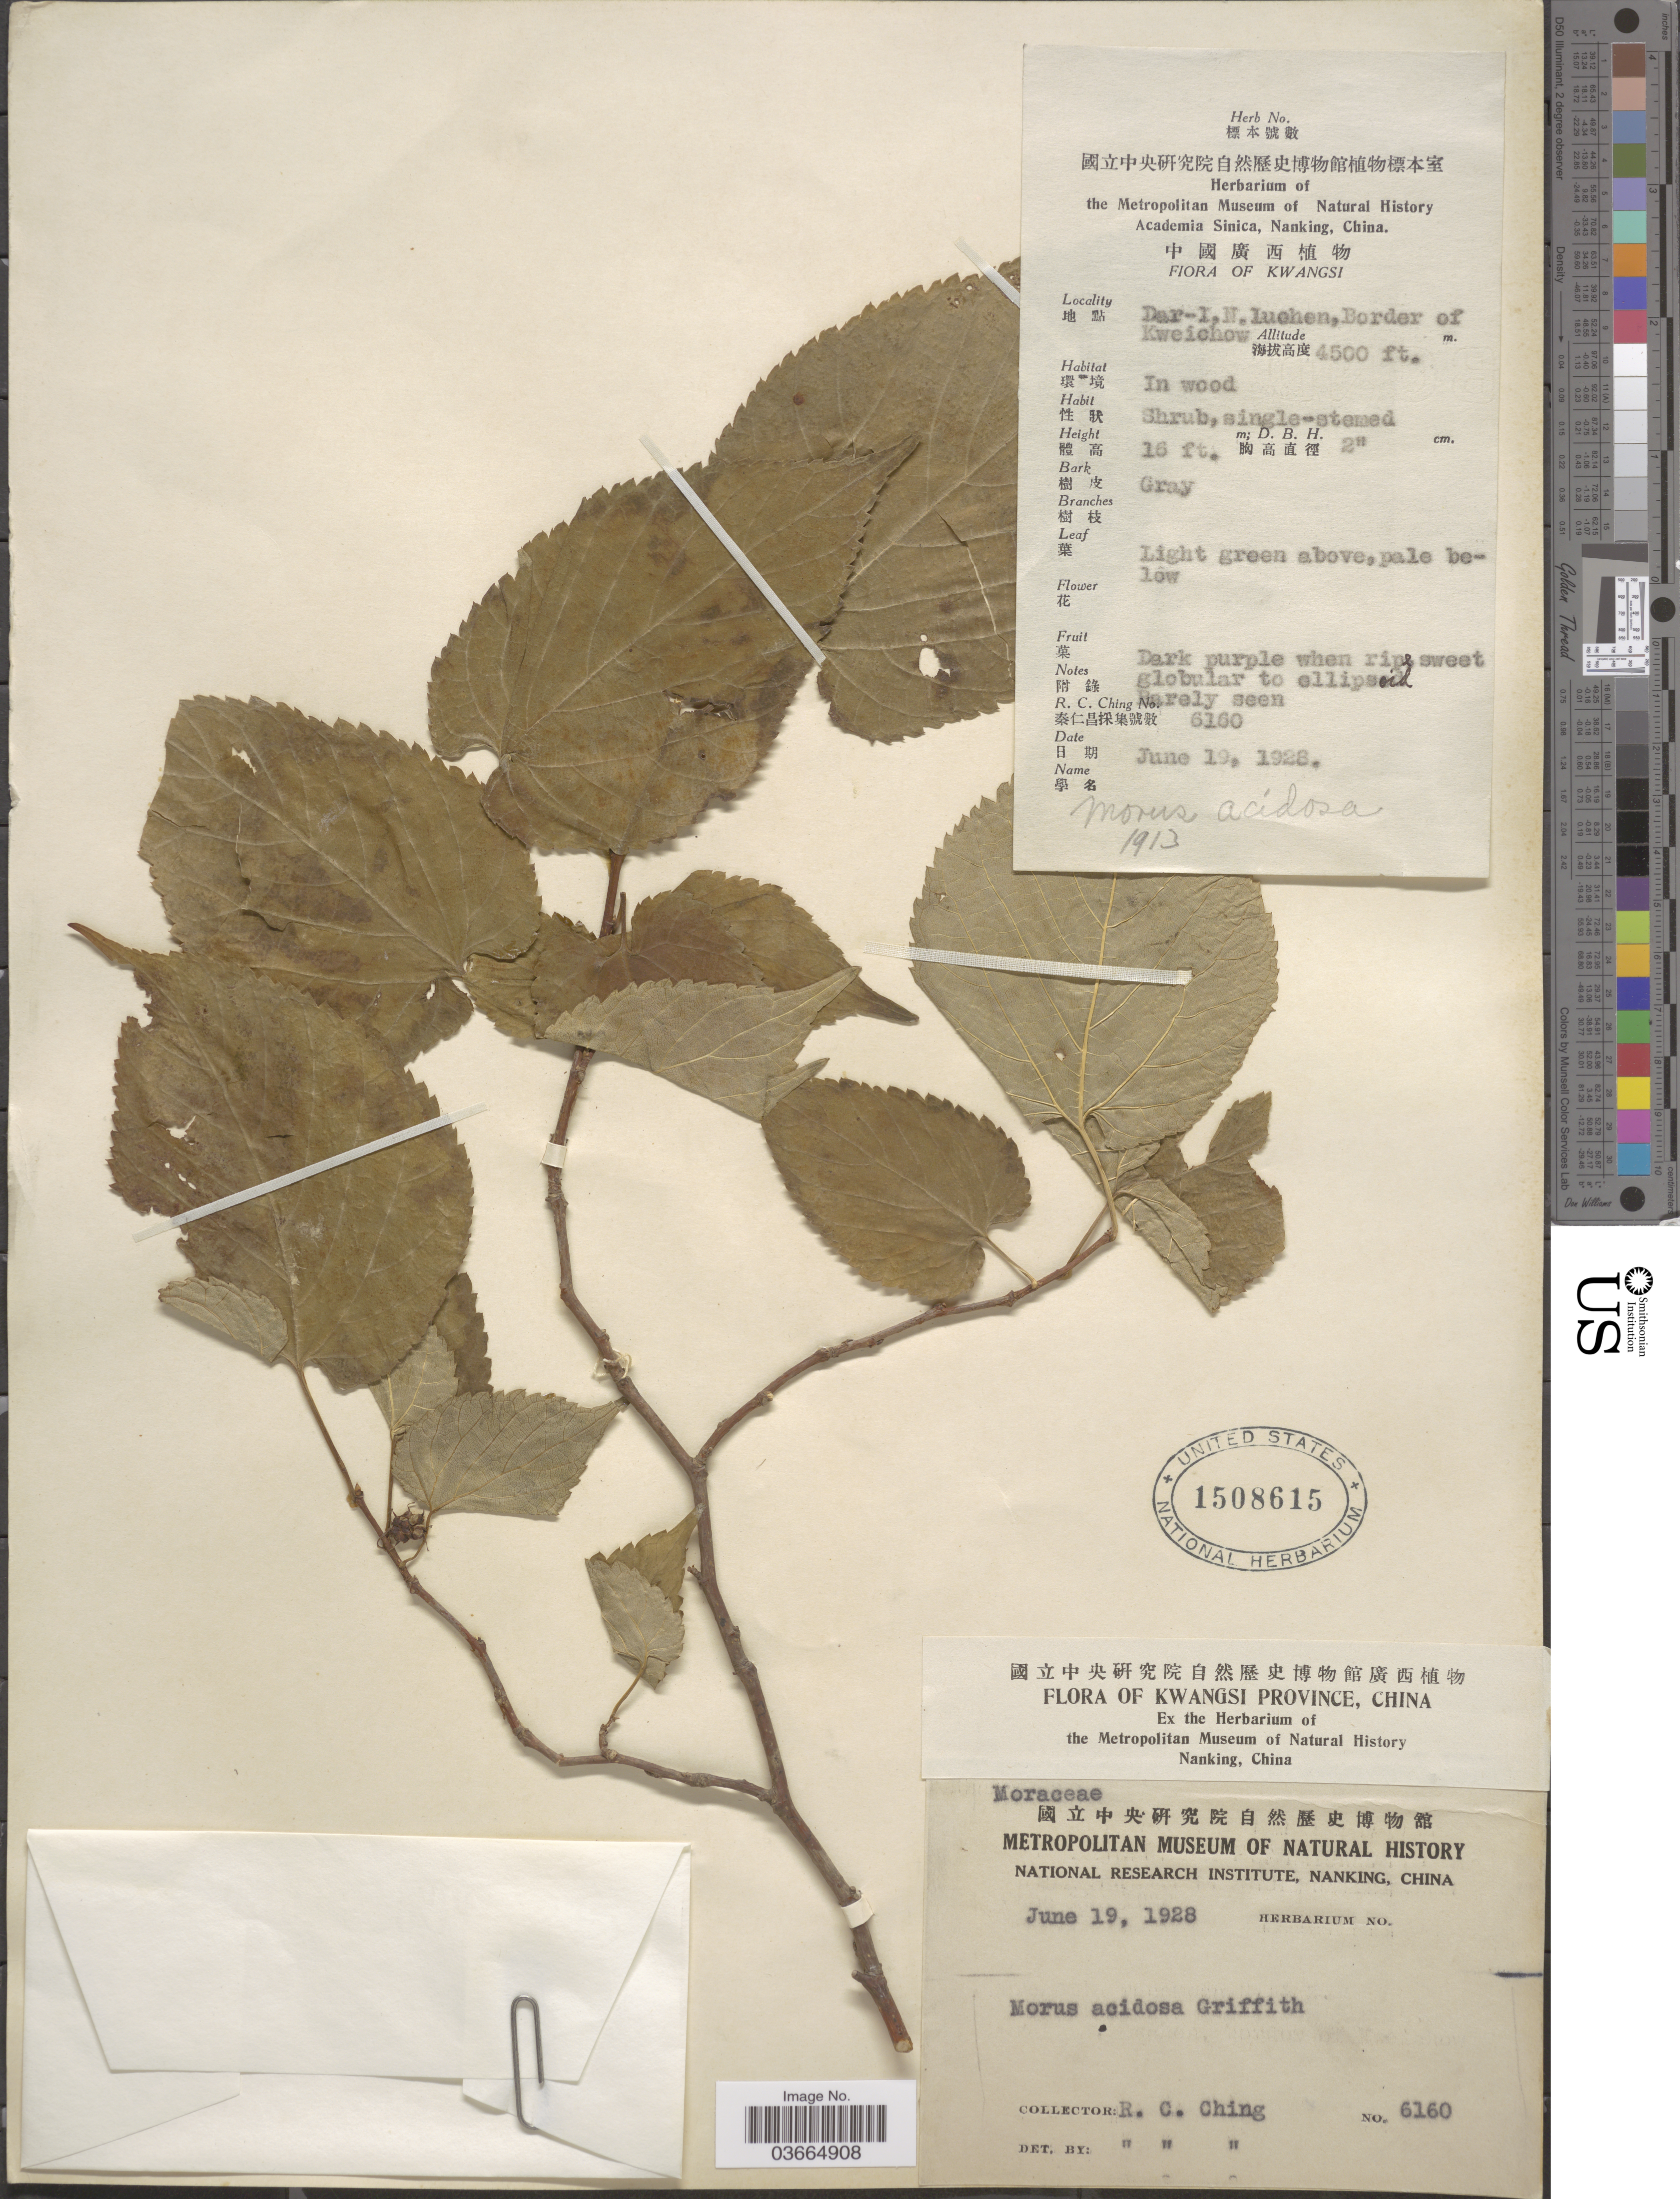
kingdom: Plantae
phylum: Tracheophyta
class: Magnoliopsida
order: Rosales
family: Moraceae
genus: Morus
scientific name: Morus acidosa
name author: Griff.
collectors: R. C. Ching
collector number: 6160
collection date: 1928-06-19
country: China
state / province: Guangxi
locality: Kwangsi. Dar-I, N. Luchen, Border of Kweichow.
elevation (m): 1372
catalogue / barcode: US 1508615